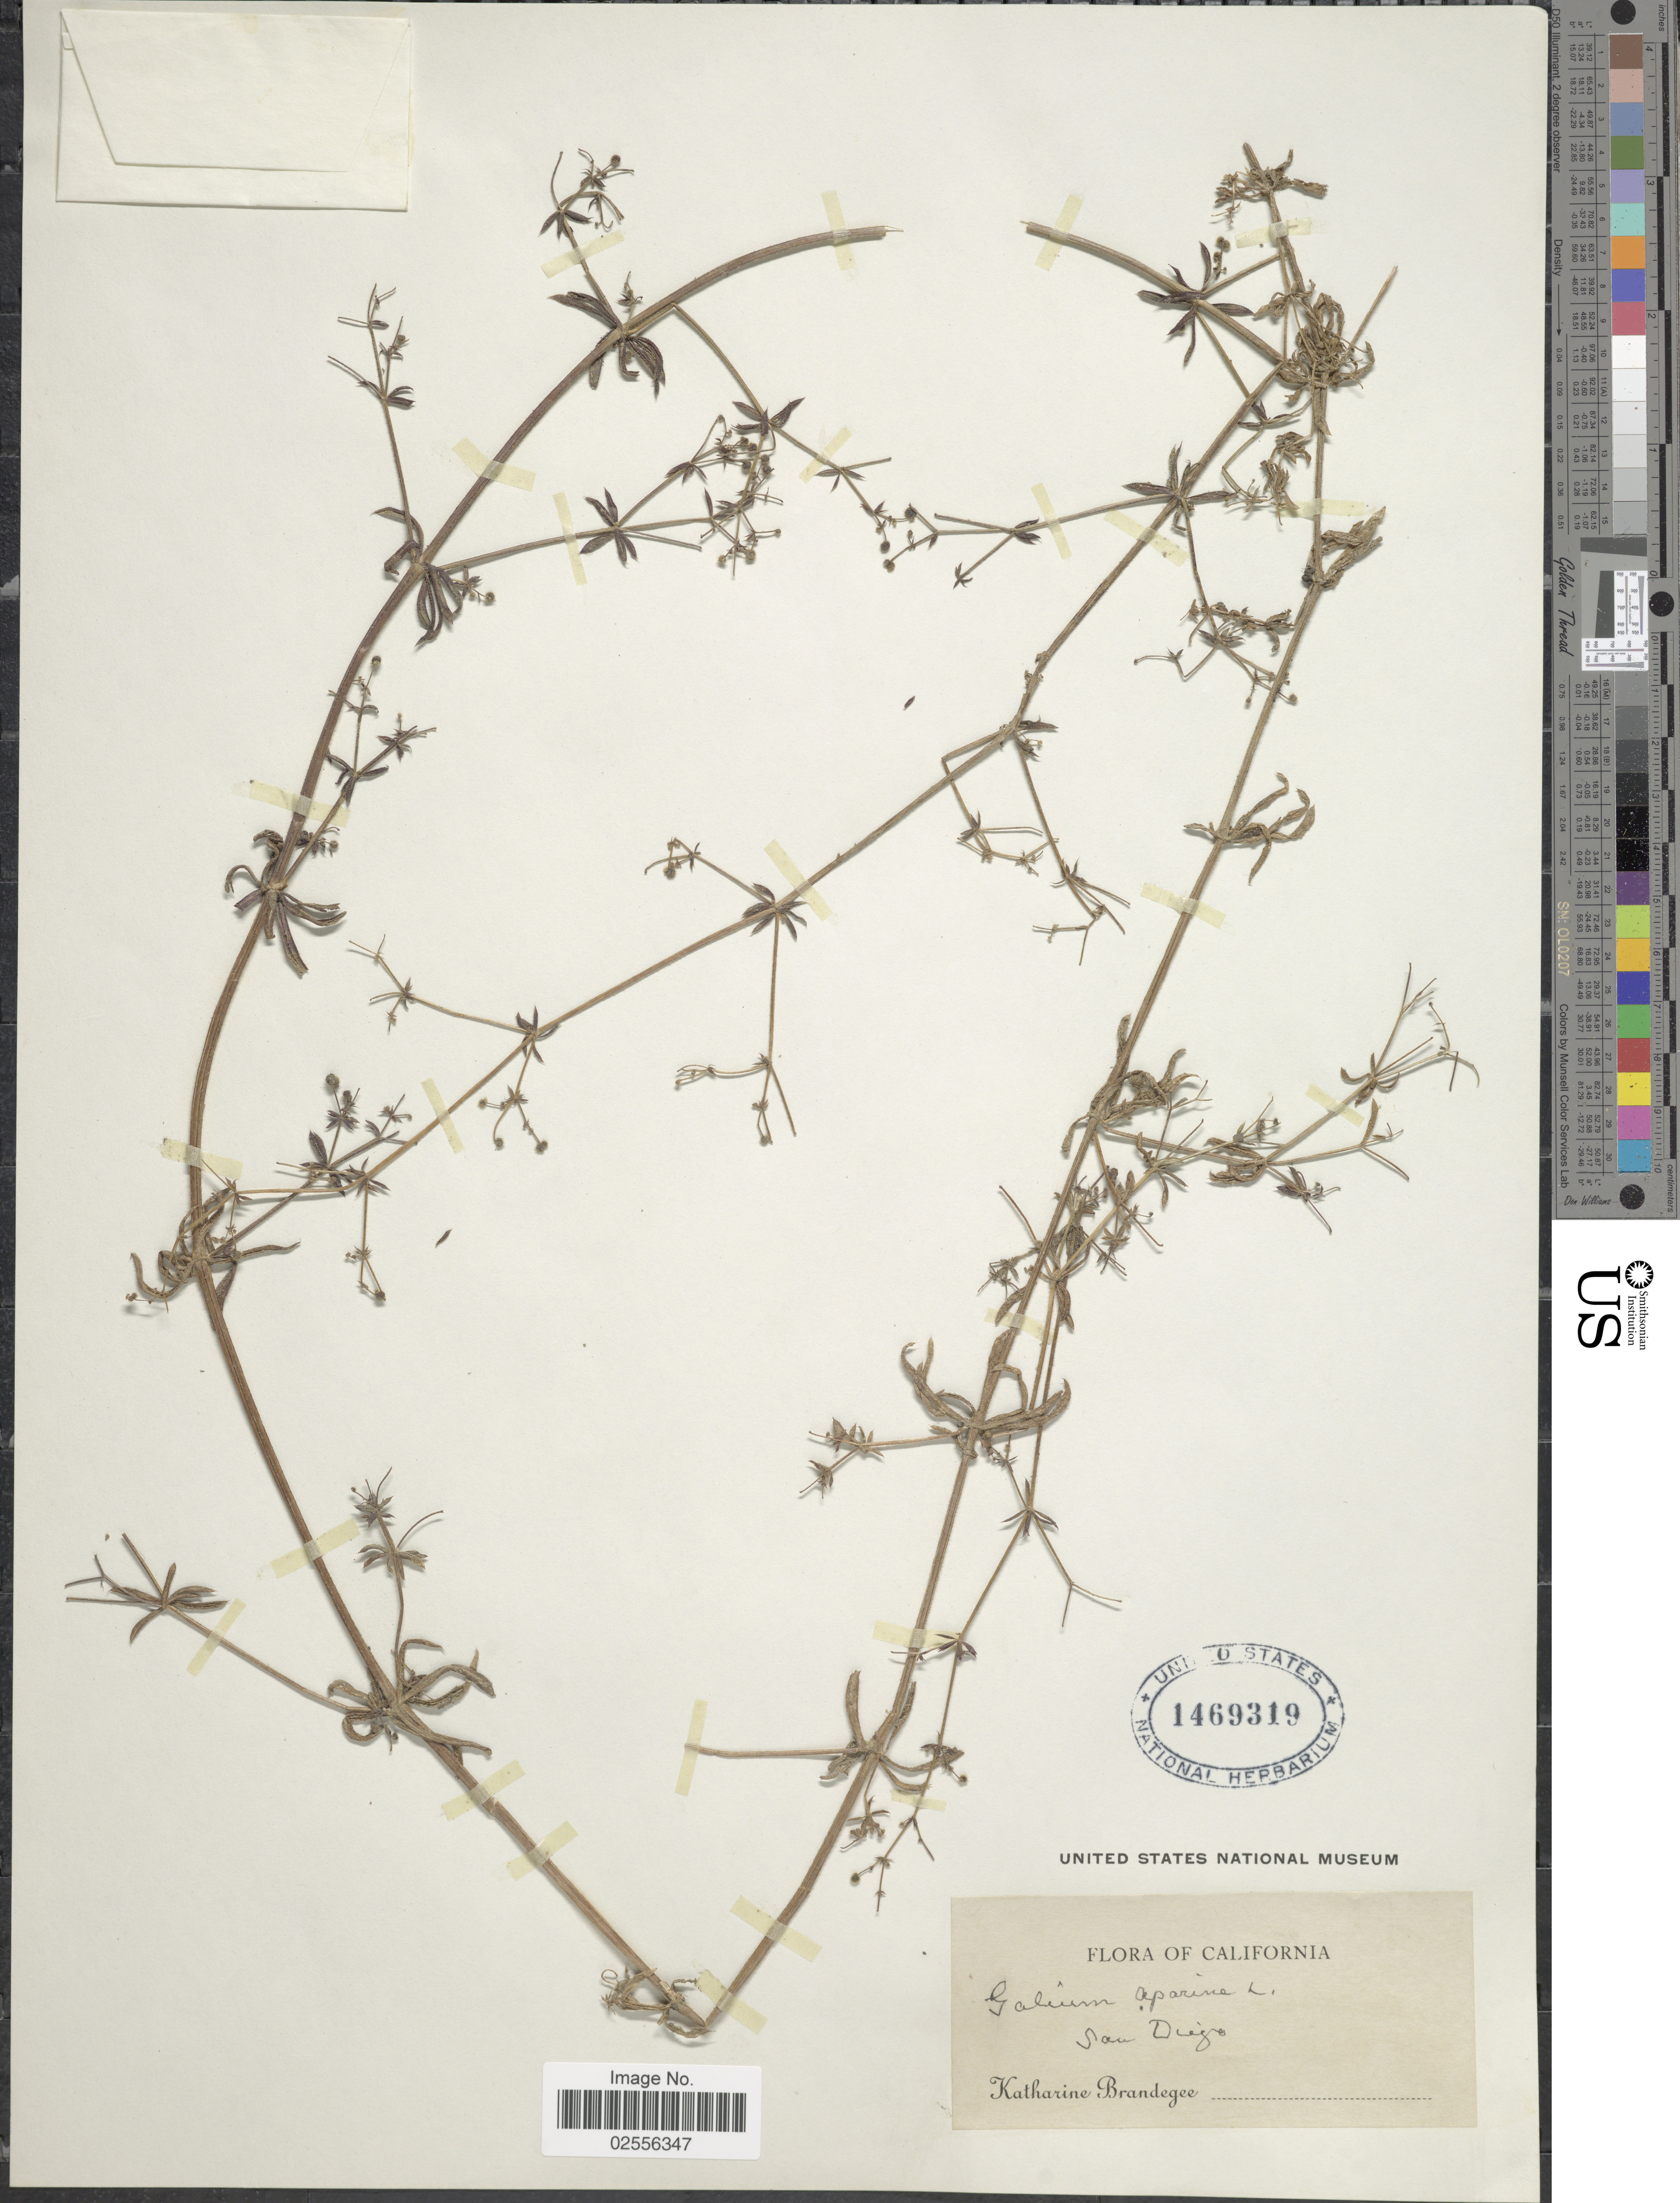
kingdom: Plantae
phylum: Tracheophyta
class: Magnoliopsida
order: Gentianales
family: Rubiaceae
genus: Galium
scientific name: Galium aparine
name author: L.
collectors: M. K. Brandegee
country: United States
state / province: California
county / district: San Diego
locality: San Diego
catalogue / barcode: US 1469319